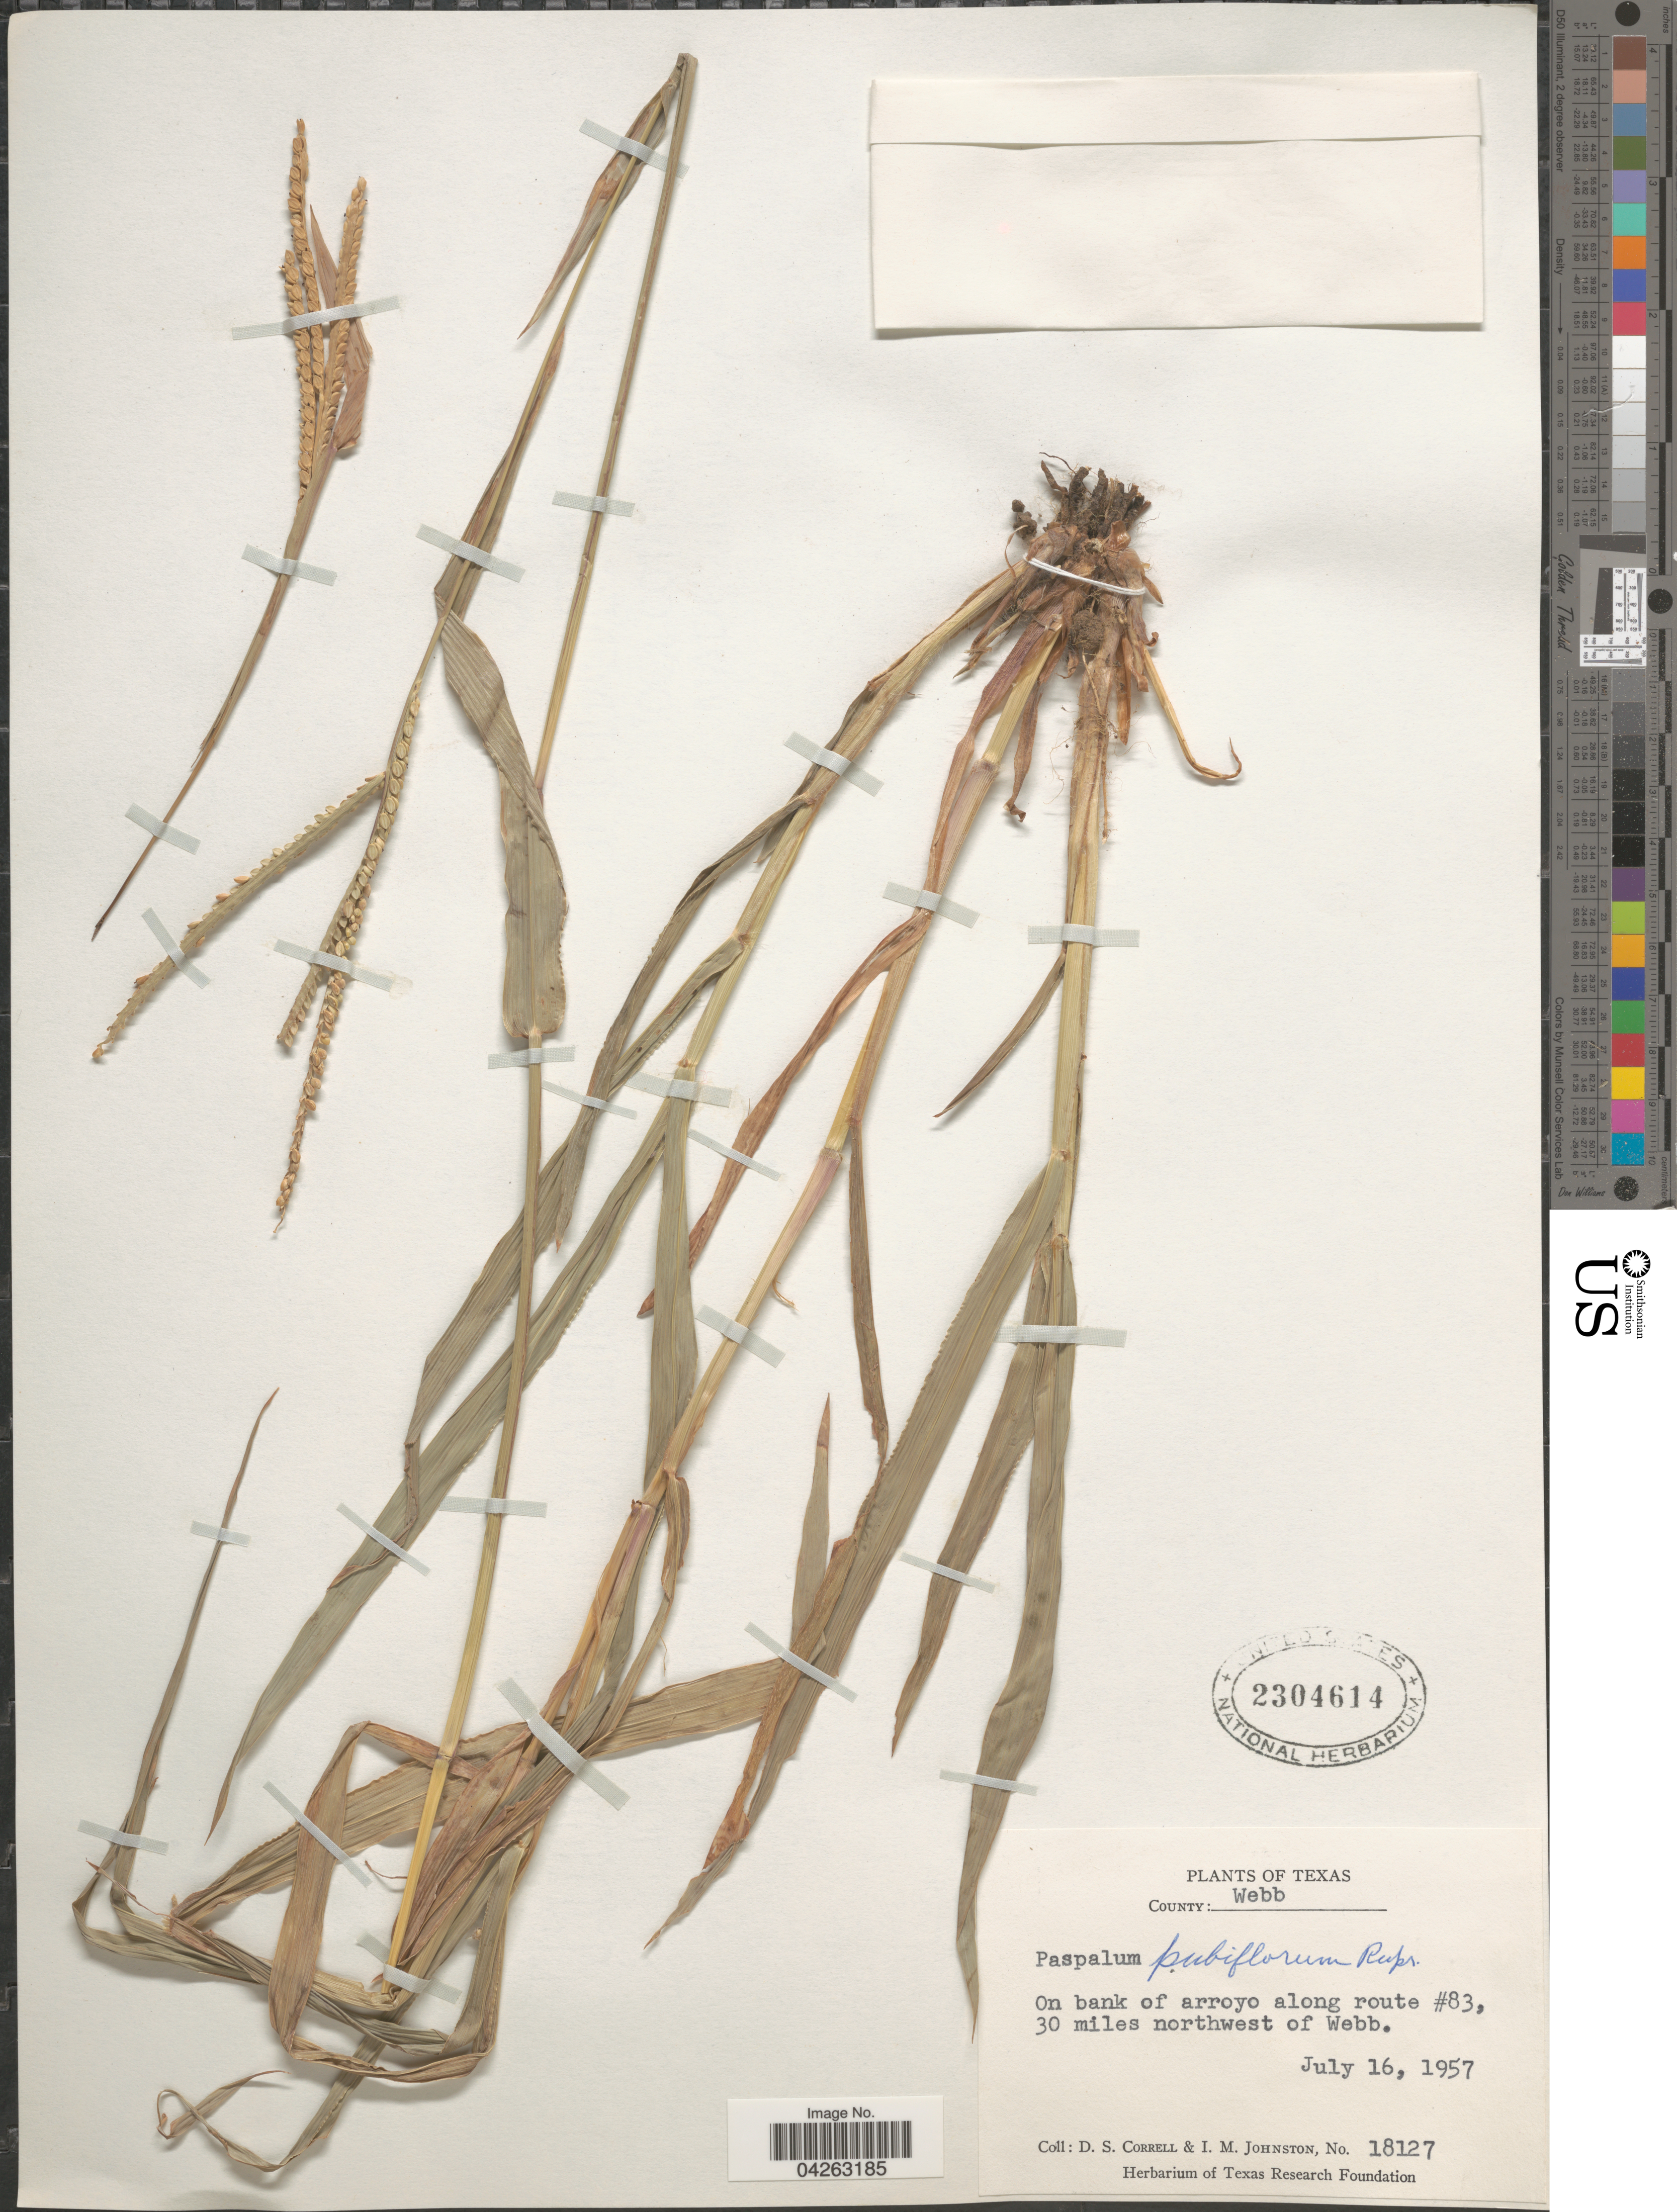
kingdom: Plantae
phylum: Tracheophyta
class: Liliopsida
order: Poales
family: Poaceae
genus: Paspalum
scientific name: Paspalum pubiflorum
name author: Rupr. ex E. Fourn.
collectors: D. S. Correll & I.M. Johnston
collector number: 18127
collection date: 1957-07-16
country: United States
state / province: Texas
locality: County: Webb. On bank of arroyo along route #83, 30 miles northwest of Webb.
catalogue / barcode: US 2304614